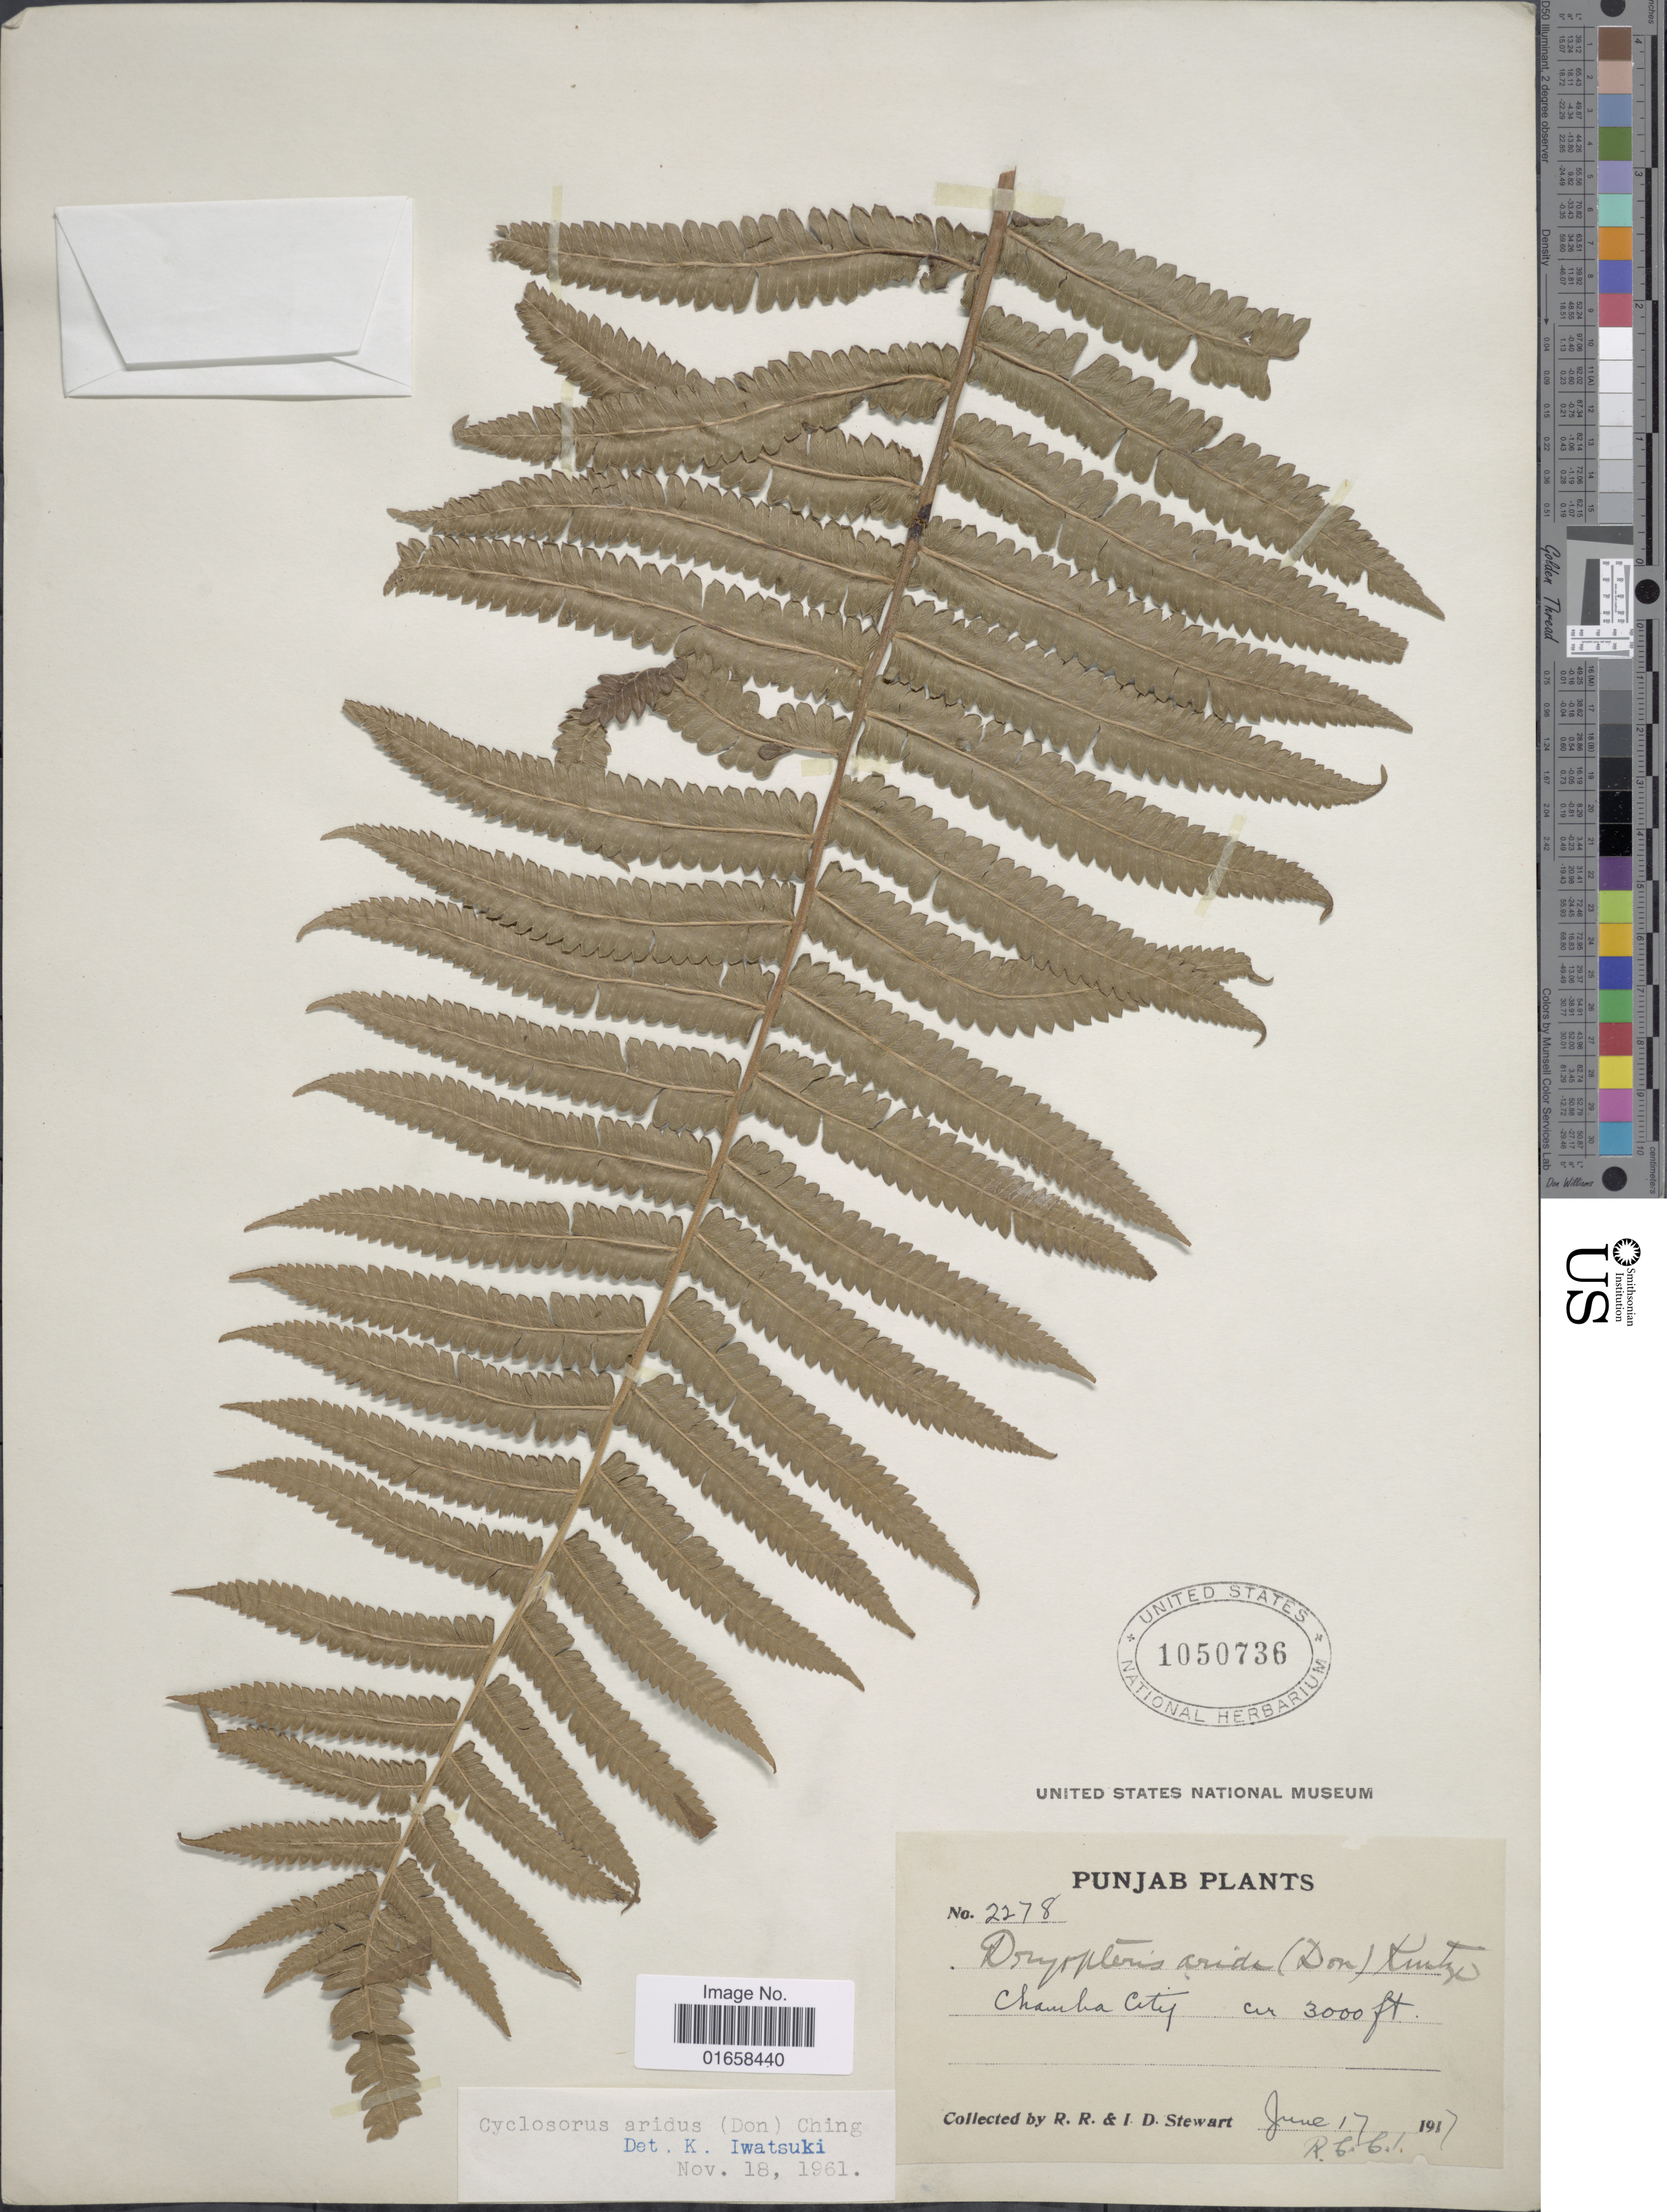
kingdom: Plantae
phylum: Tracheophyta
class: Polypodiopsida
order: Polypodiales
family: Thelypteridaceae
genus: Christella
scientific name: Christella arida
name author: (D. Don) Holttum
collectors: R. R. Stewart & I. Stewart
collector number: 2278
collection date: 1917-06-17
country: India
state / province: Punjab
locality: Punjab Plants. Chamba City.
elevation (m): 914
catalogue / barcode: US 1050736